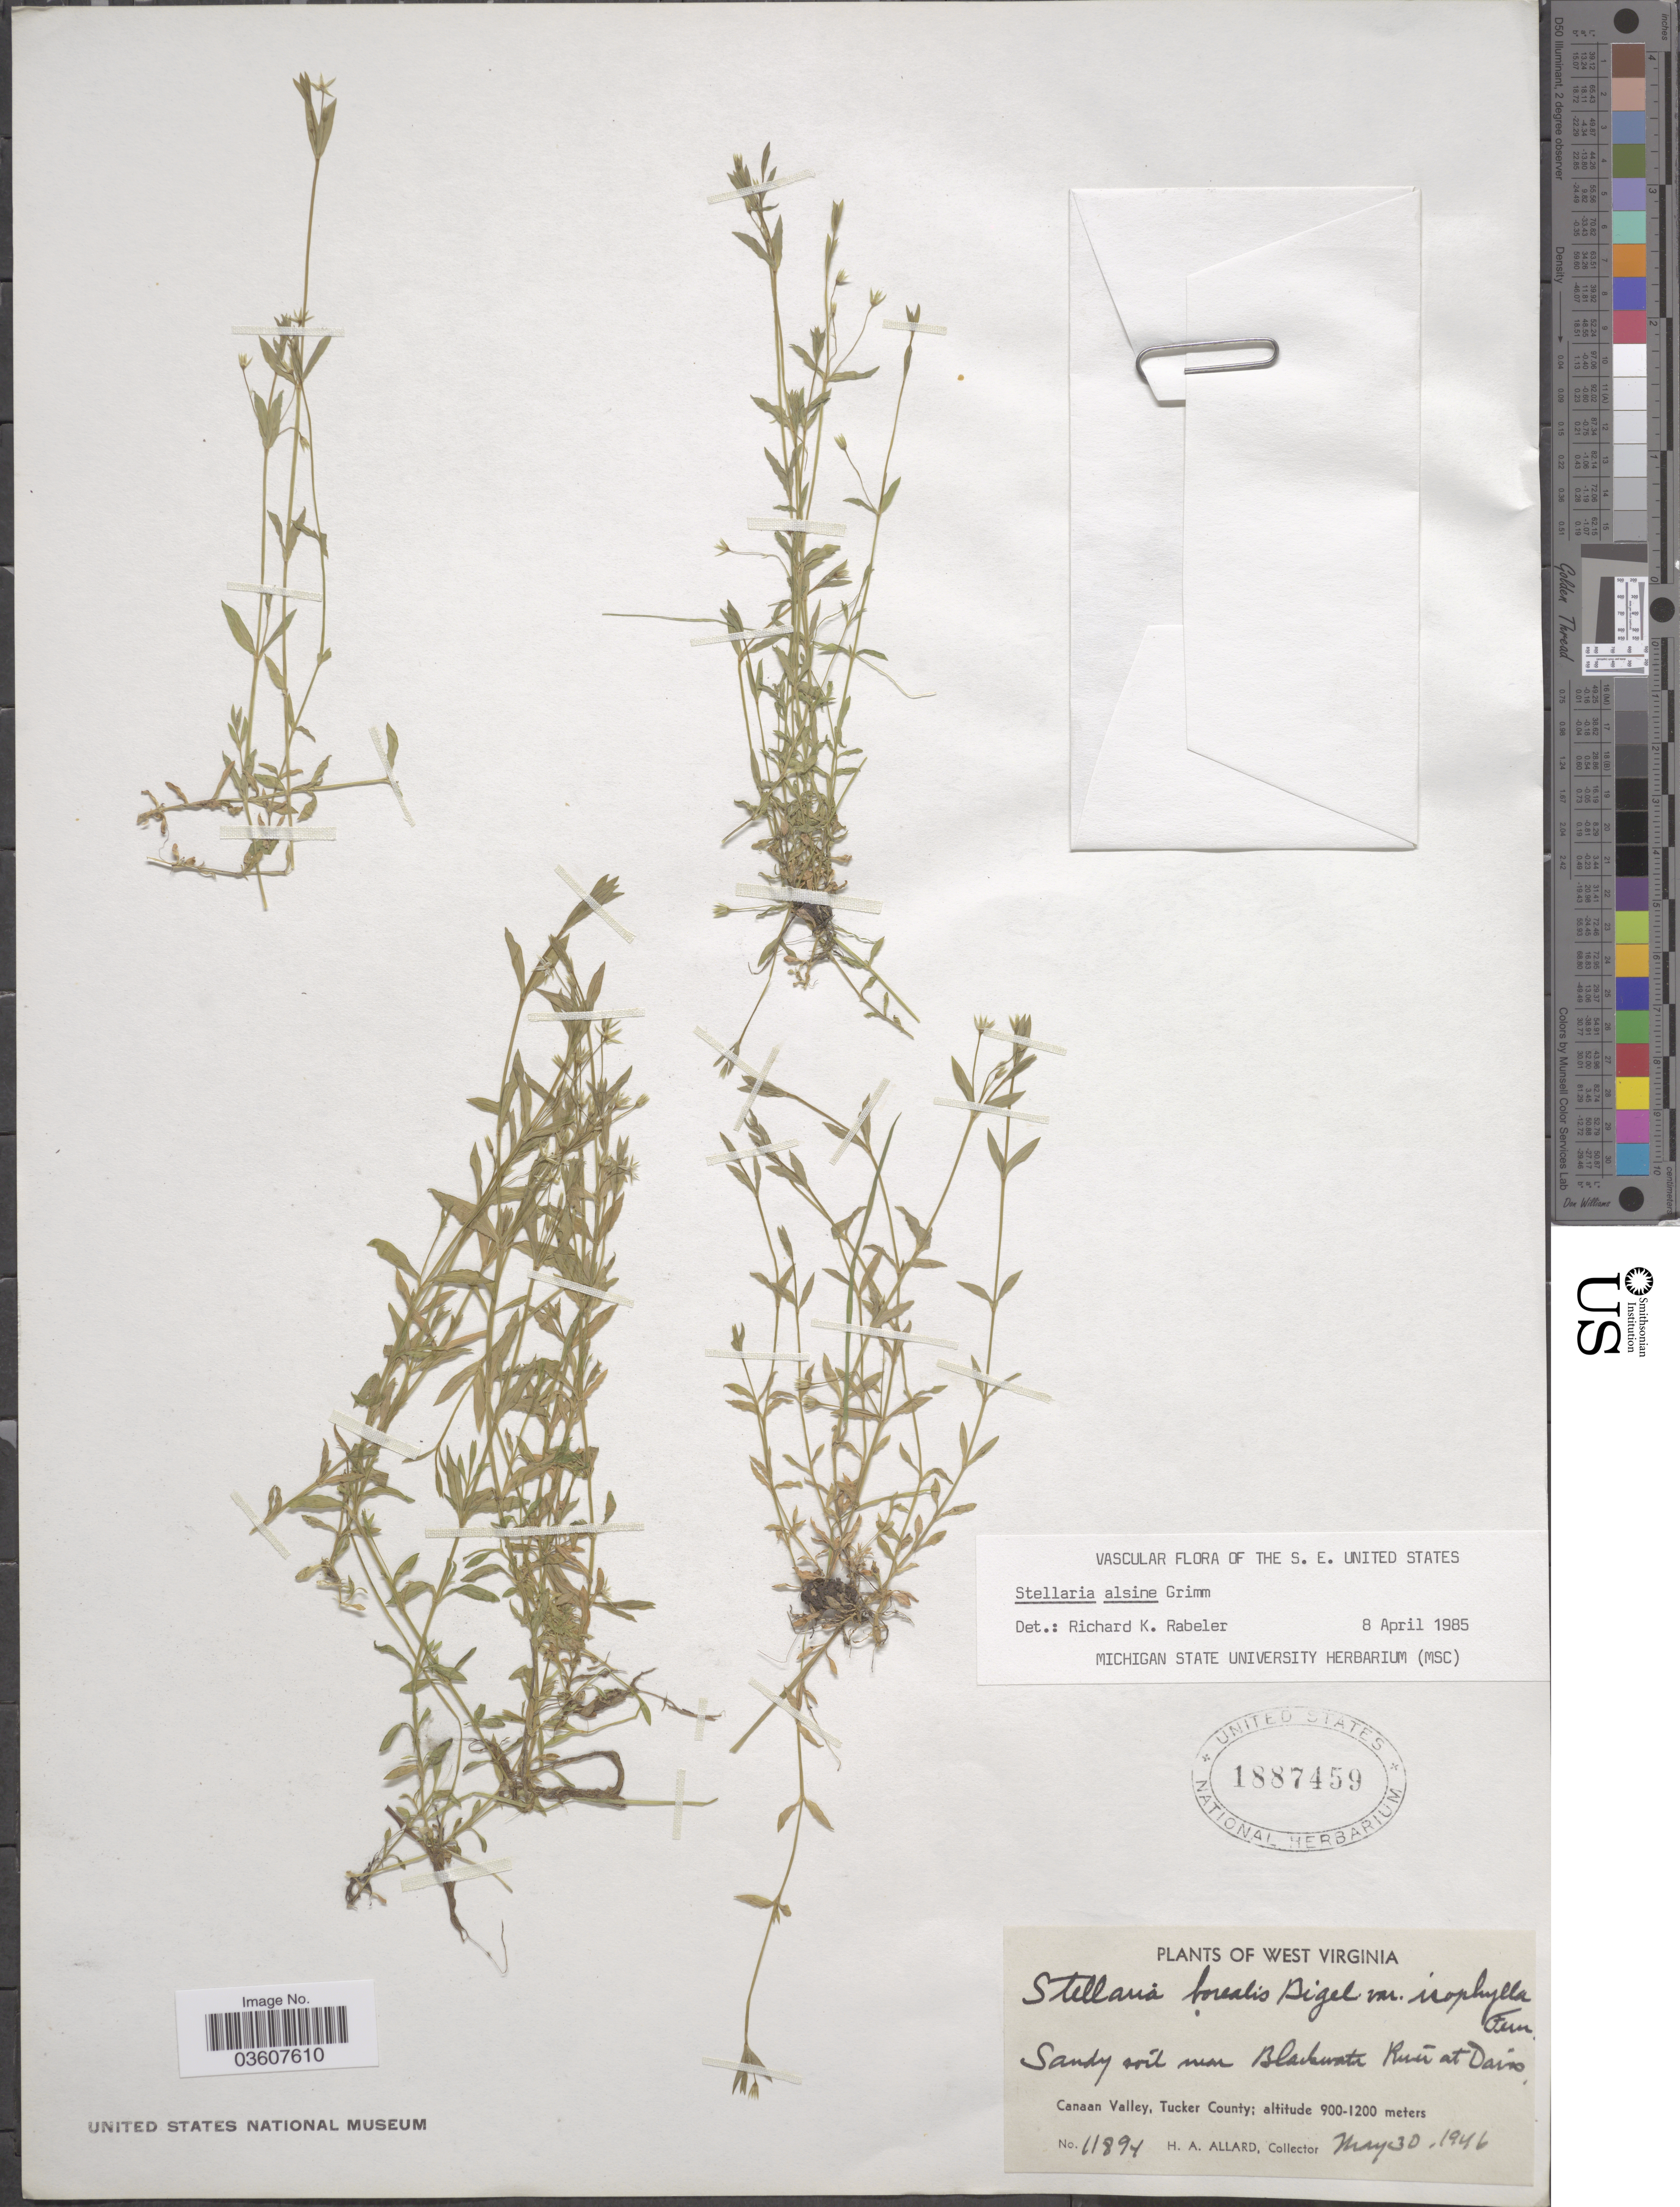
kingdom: Plantae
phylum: Tracheophyta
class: Magnoliopsida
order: Caryophyllales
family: Caryophyllaceae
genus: Stellaria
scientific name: Stellaria alsine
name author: Grimm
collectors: H. A. Allard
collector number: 11894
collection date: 1946-05-30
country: United States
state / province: West Virginia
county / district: Tucker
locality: Sandy soil near Blackwater River at Davis. Canaan Valley, Tucker County.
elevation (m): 900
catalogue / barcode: US 1887459